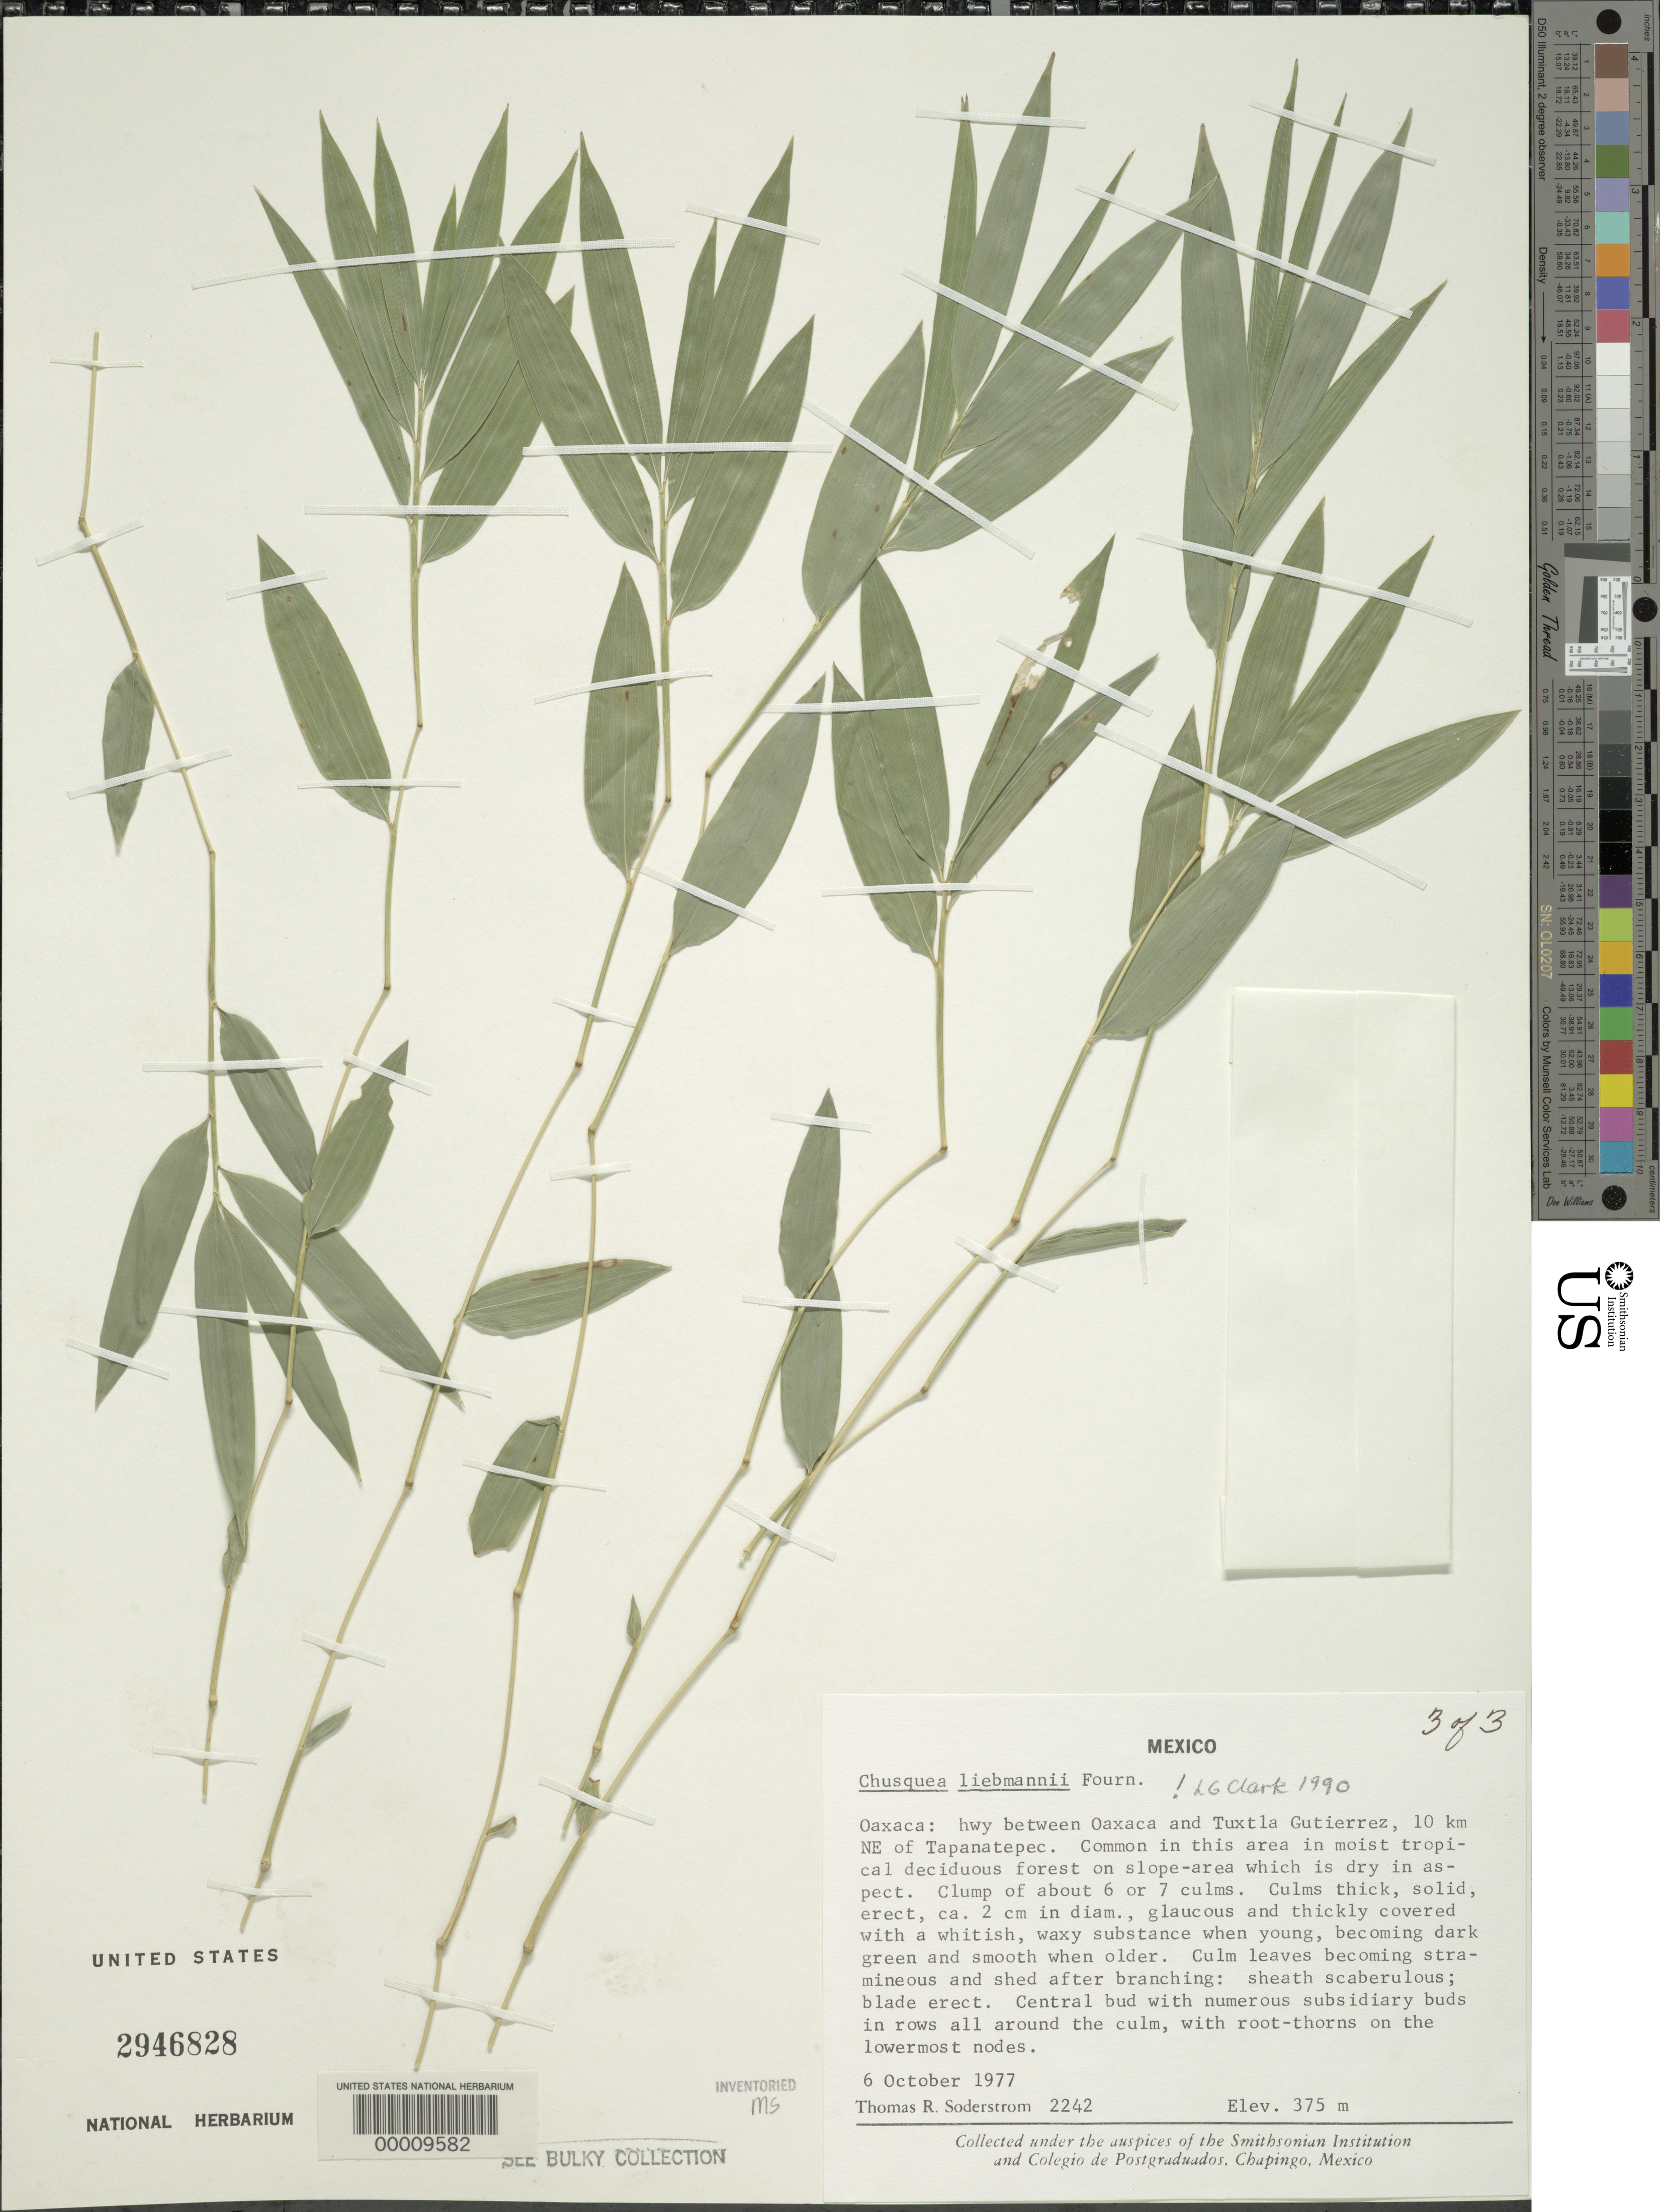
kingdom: Plantae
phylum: Tracheophyta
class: Liliopsida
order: Poales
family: Poaceae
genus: Chusquea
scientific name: Chusquea liebmannii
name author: E. Fourn.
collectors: T. R. Soderstrom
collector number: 2242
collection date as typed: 06 Oct 1977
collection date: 1977-10-06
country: Mexico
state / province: Oaxaca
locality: Oaxaca, Tuxtla Gutierrez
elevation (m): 375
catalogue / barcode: US 2946828